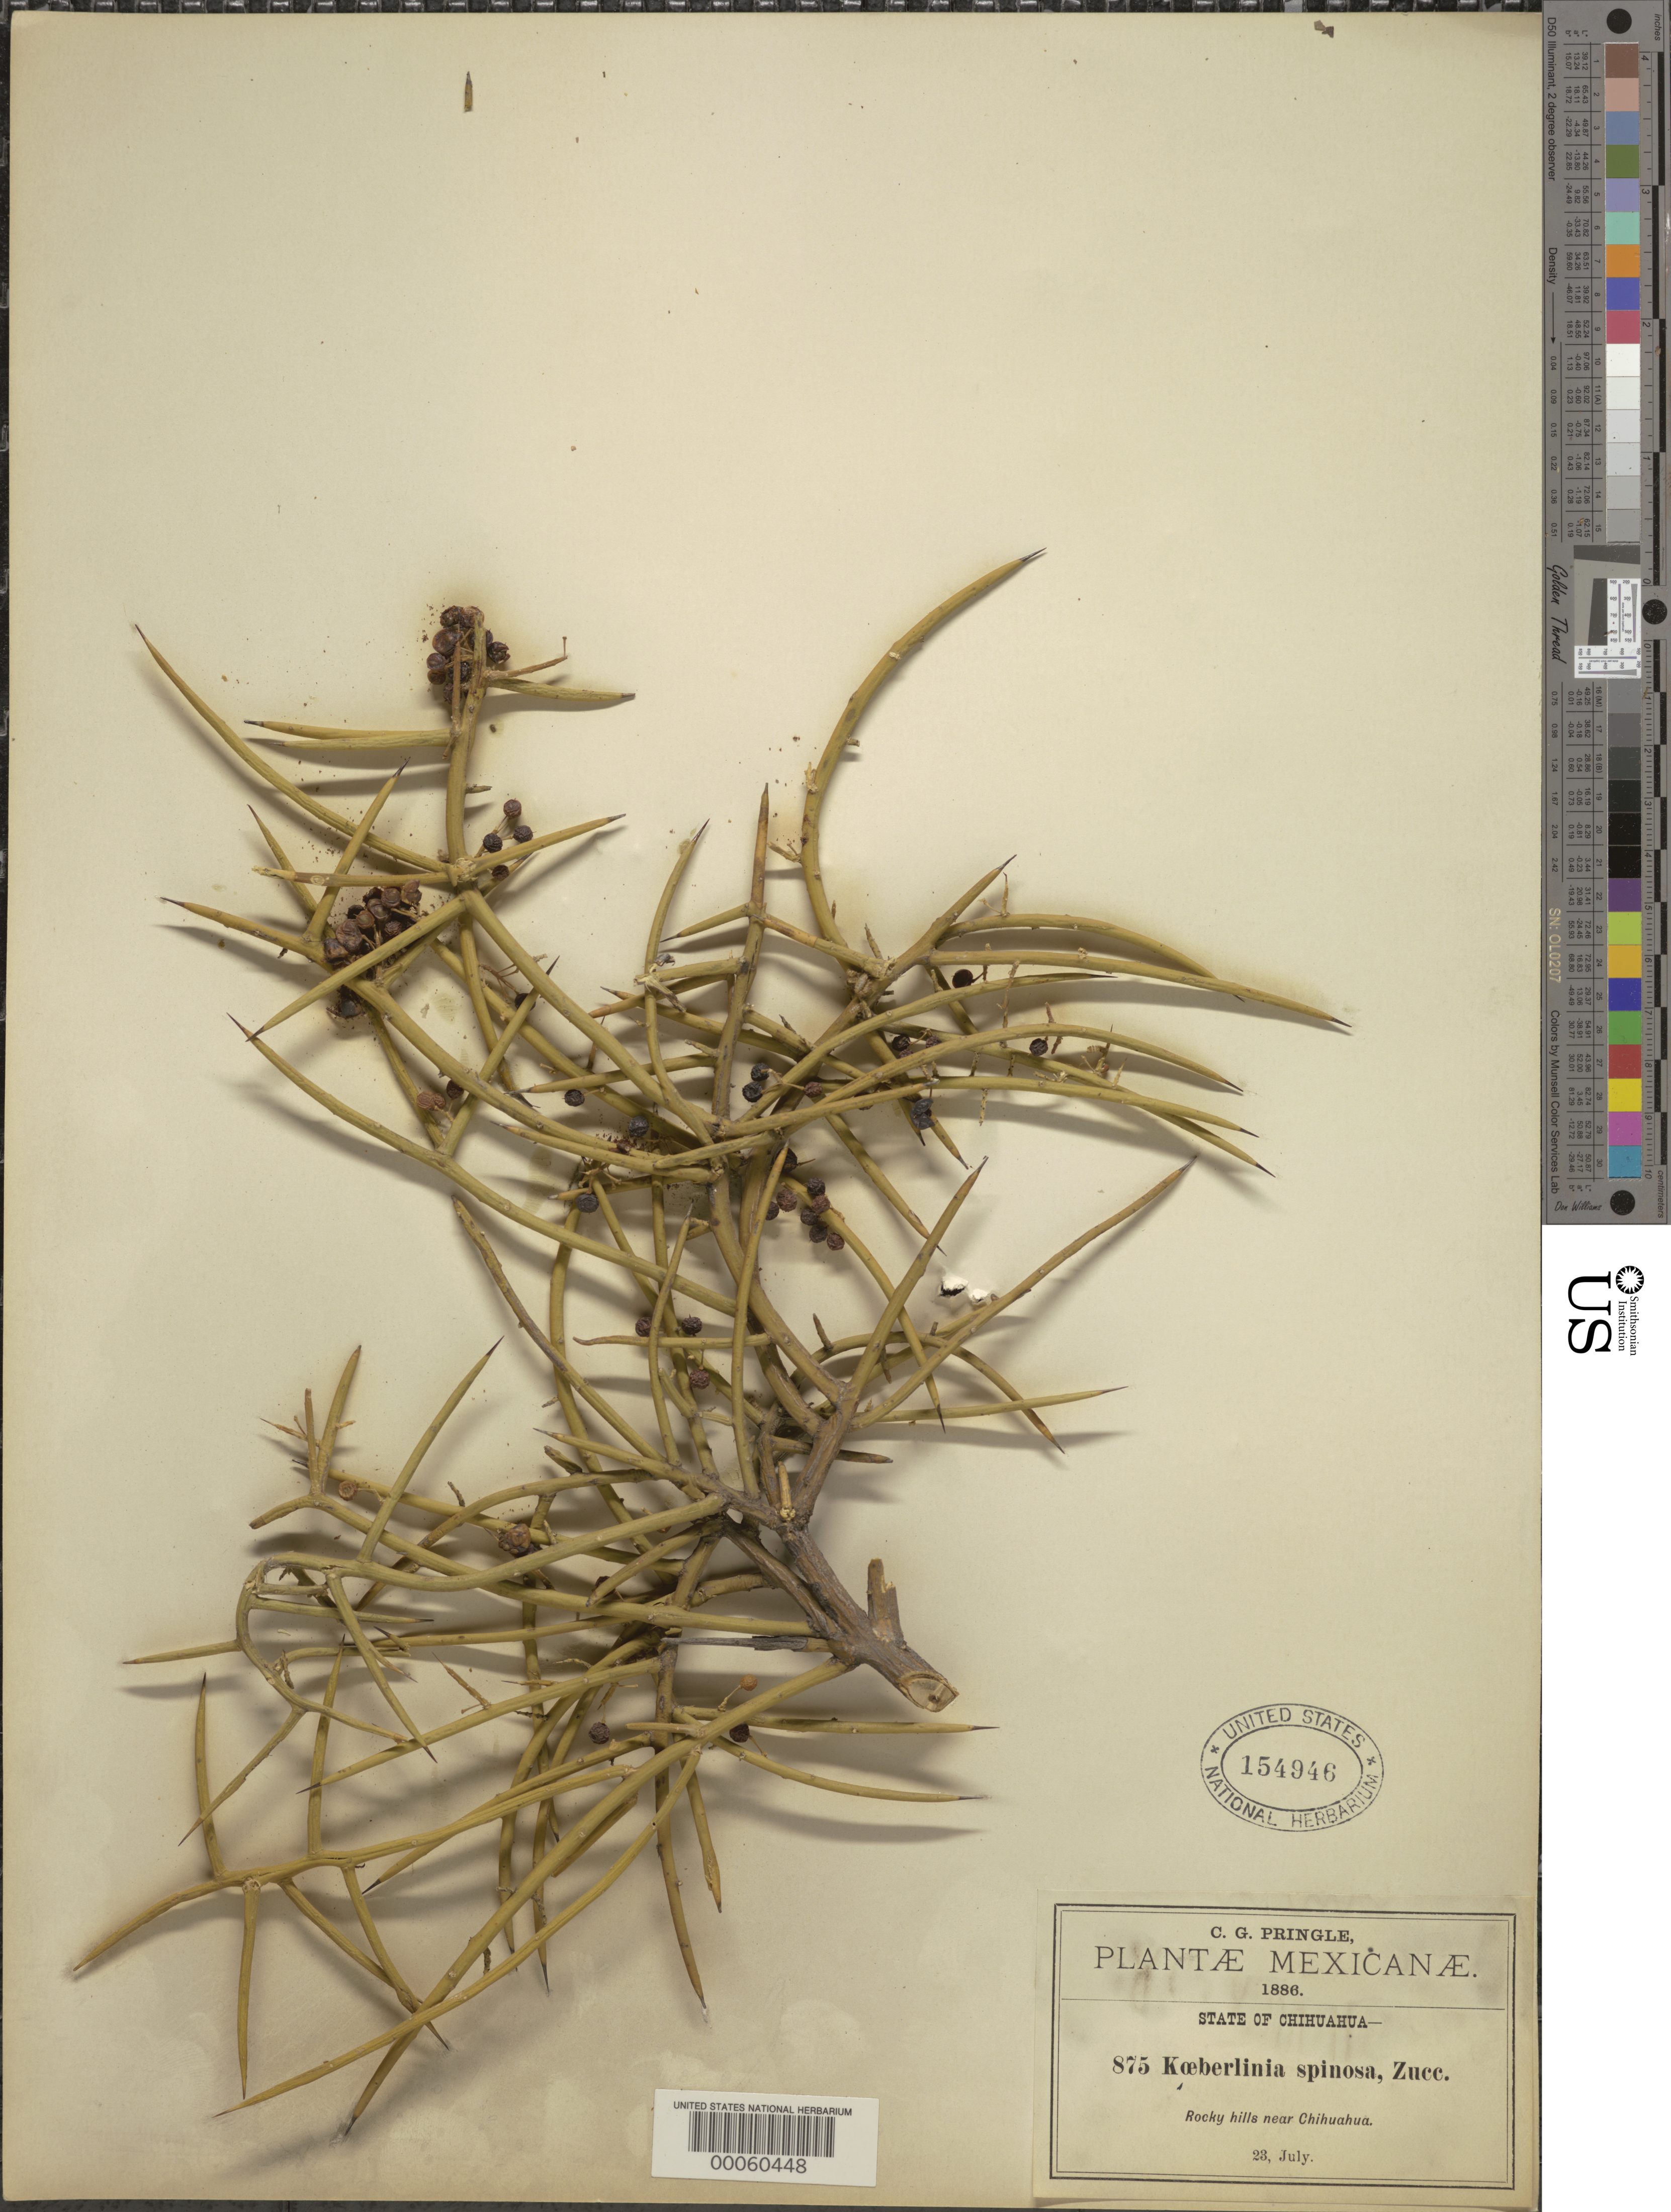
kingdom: Plantae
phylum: Tracheophyta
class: Magnoliopsida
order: Brassicales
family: Koeberliniaceae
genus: Koeberlinia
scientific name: Koeberlinia spinosa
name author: Zucc.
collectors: C. G. Pringle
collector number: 875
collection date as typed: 28 Jul 1886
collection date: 1886-07-28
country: Mexico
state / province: Chihuahua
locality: Rocky hills near Chihuahua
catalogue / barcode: US 154946